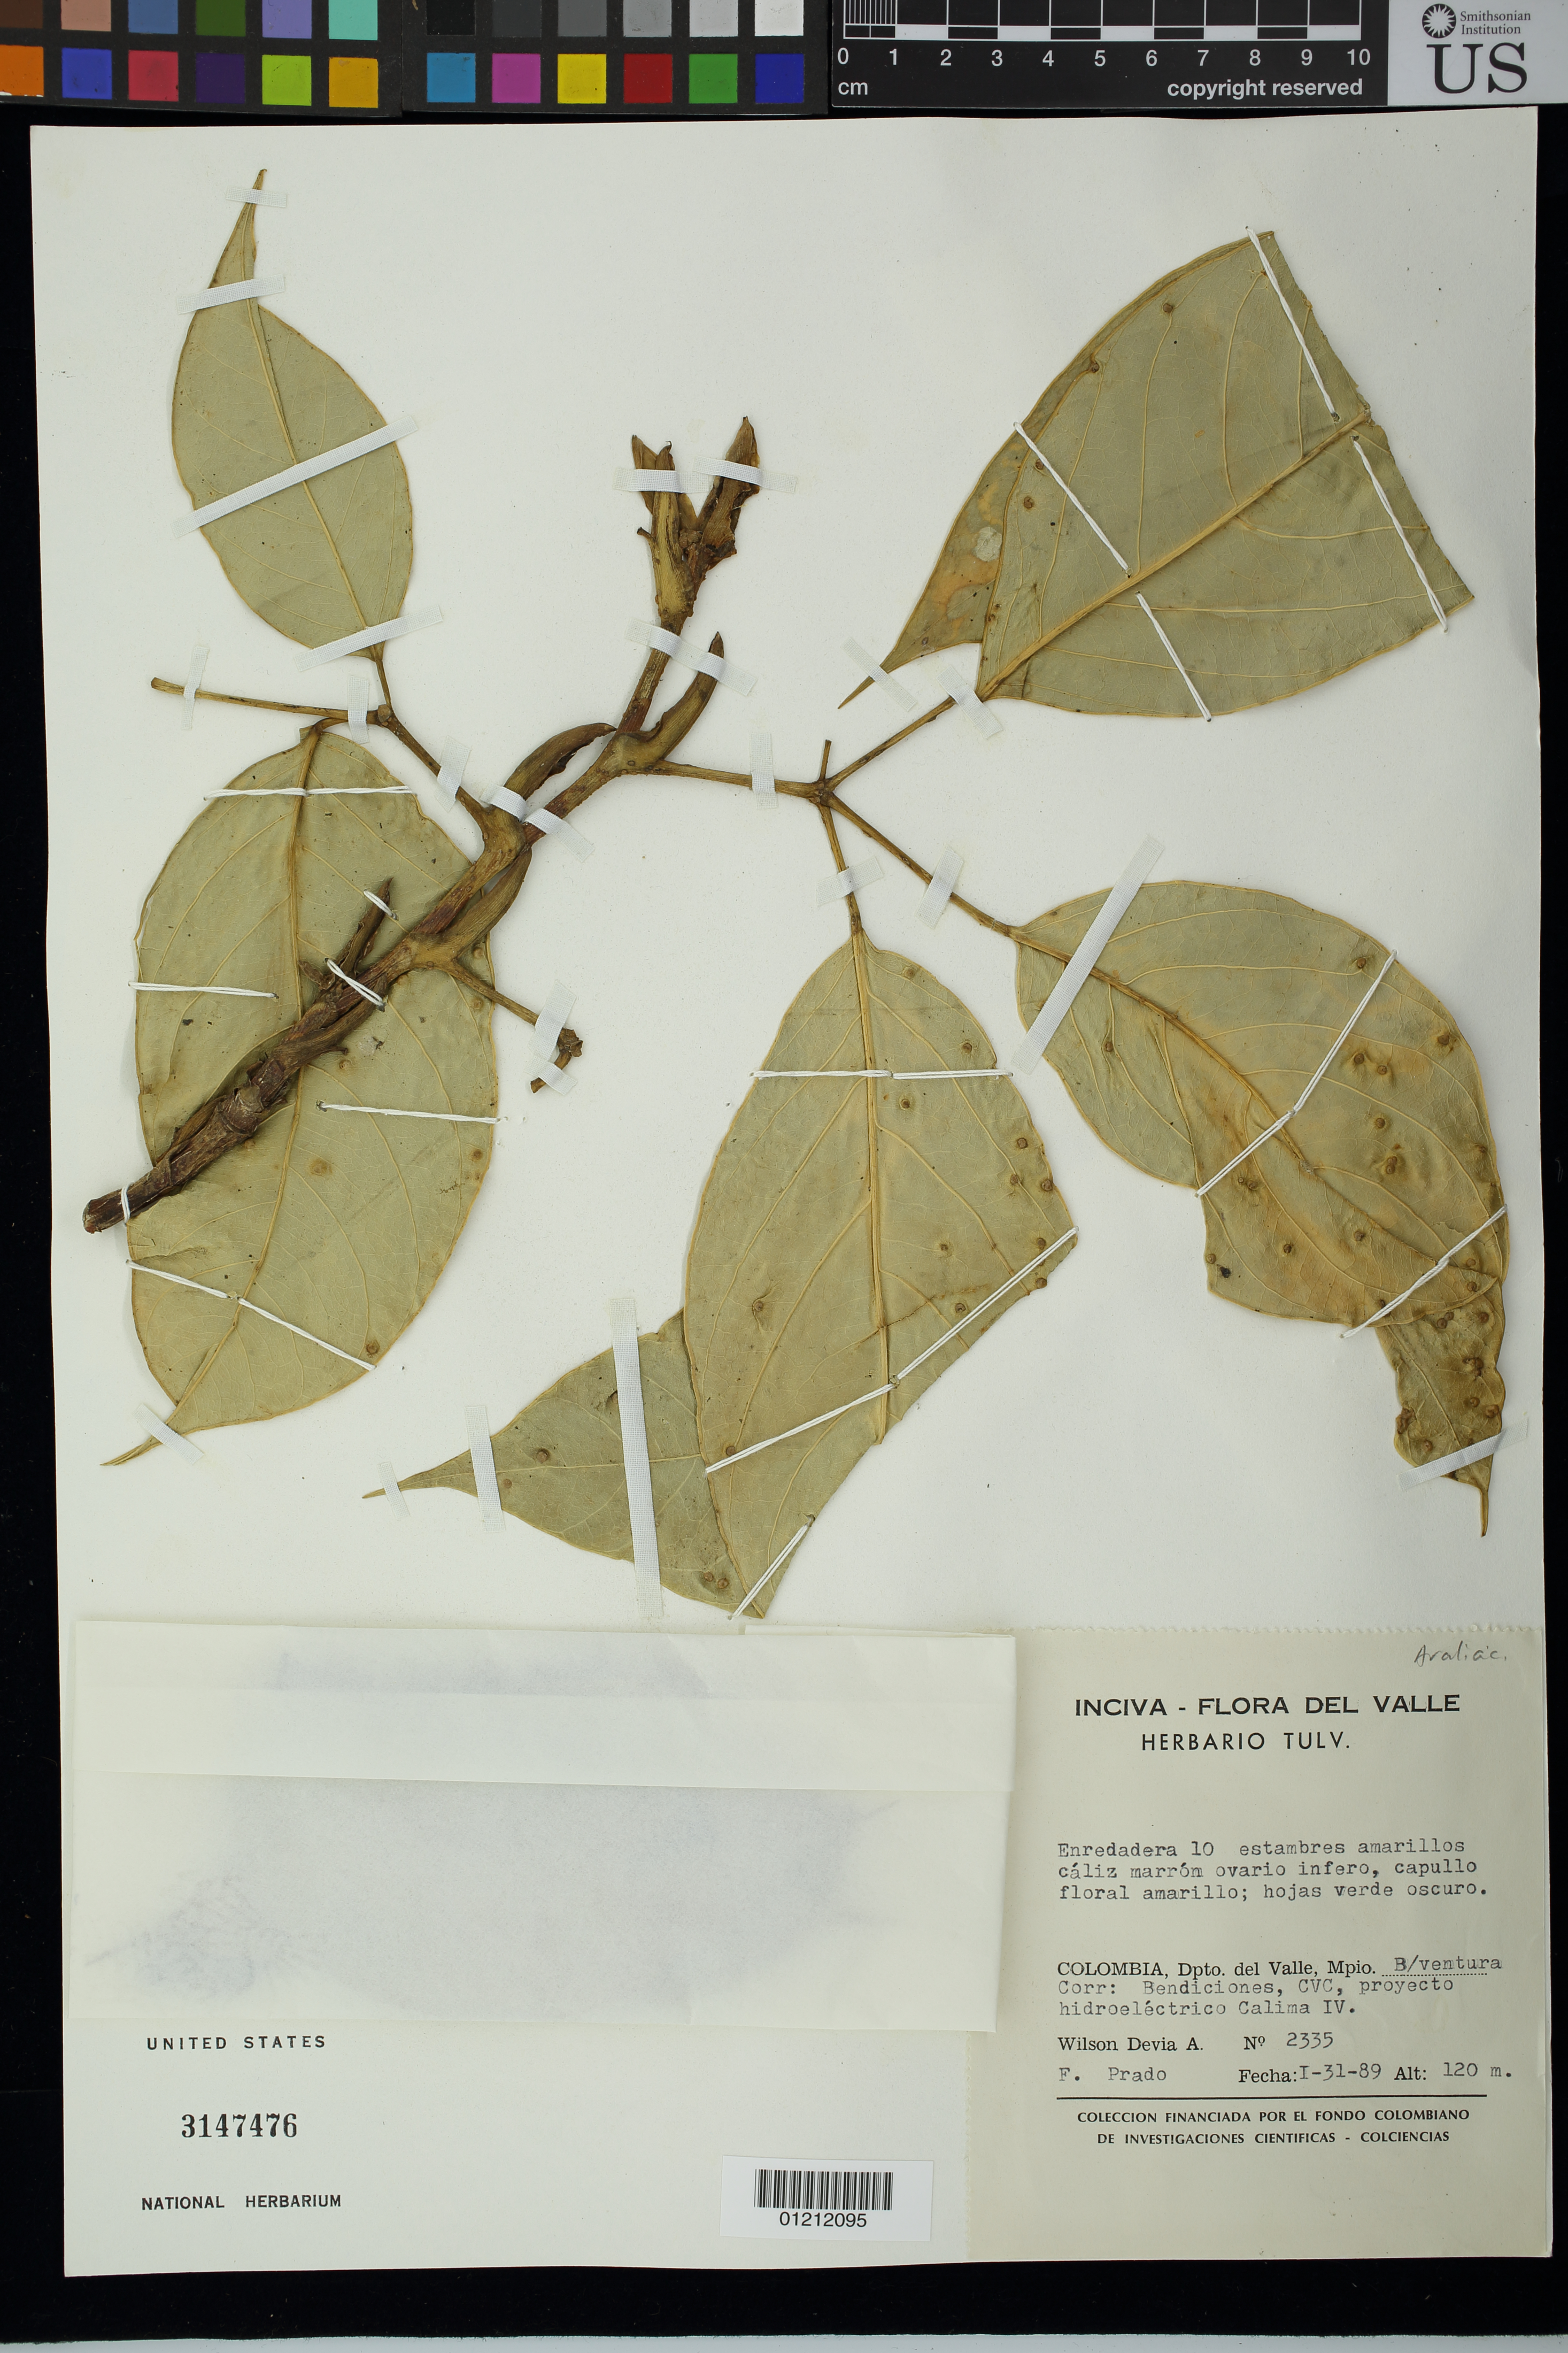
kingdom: Plantae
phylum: Tracheophyta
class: Magnoliopsida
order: Apiales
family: Araliaceae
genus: Schefflera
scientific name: Schefflera sp.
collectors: D. A. Wilson & F. Prado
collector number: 2335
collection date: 1989-01-31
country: Colombia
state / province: Valle del Cauca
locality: Depto. del Valle, Mpio. B/ventura. Corr: Bendiciones, CVC, proyecto hidroelectrico Calima IV.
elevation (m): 120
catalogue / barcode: US 3147476